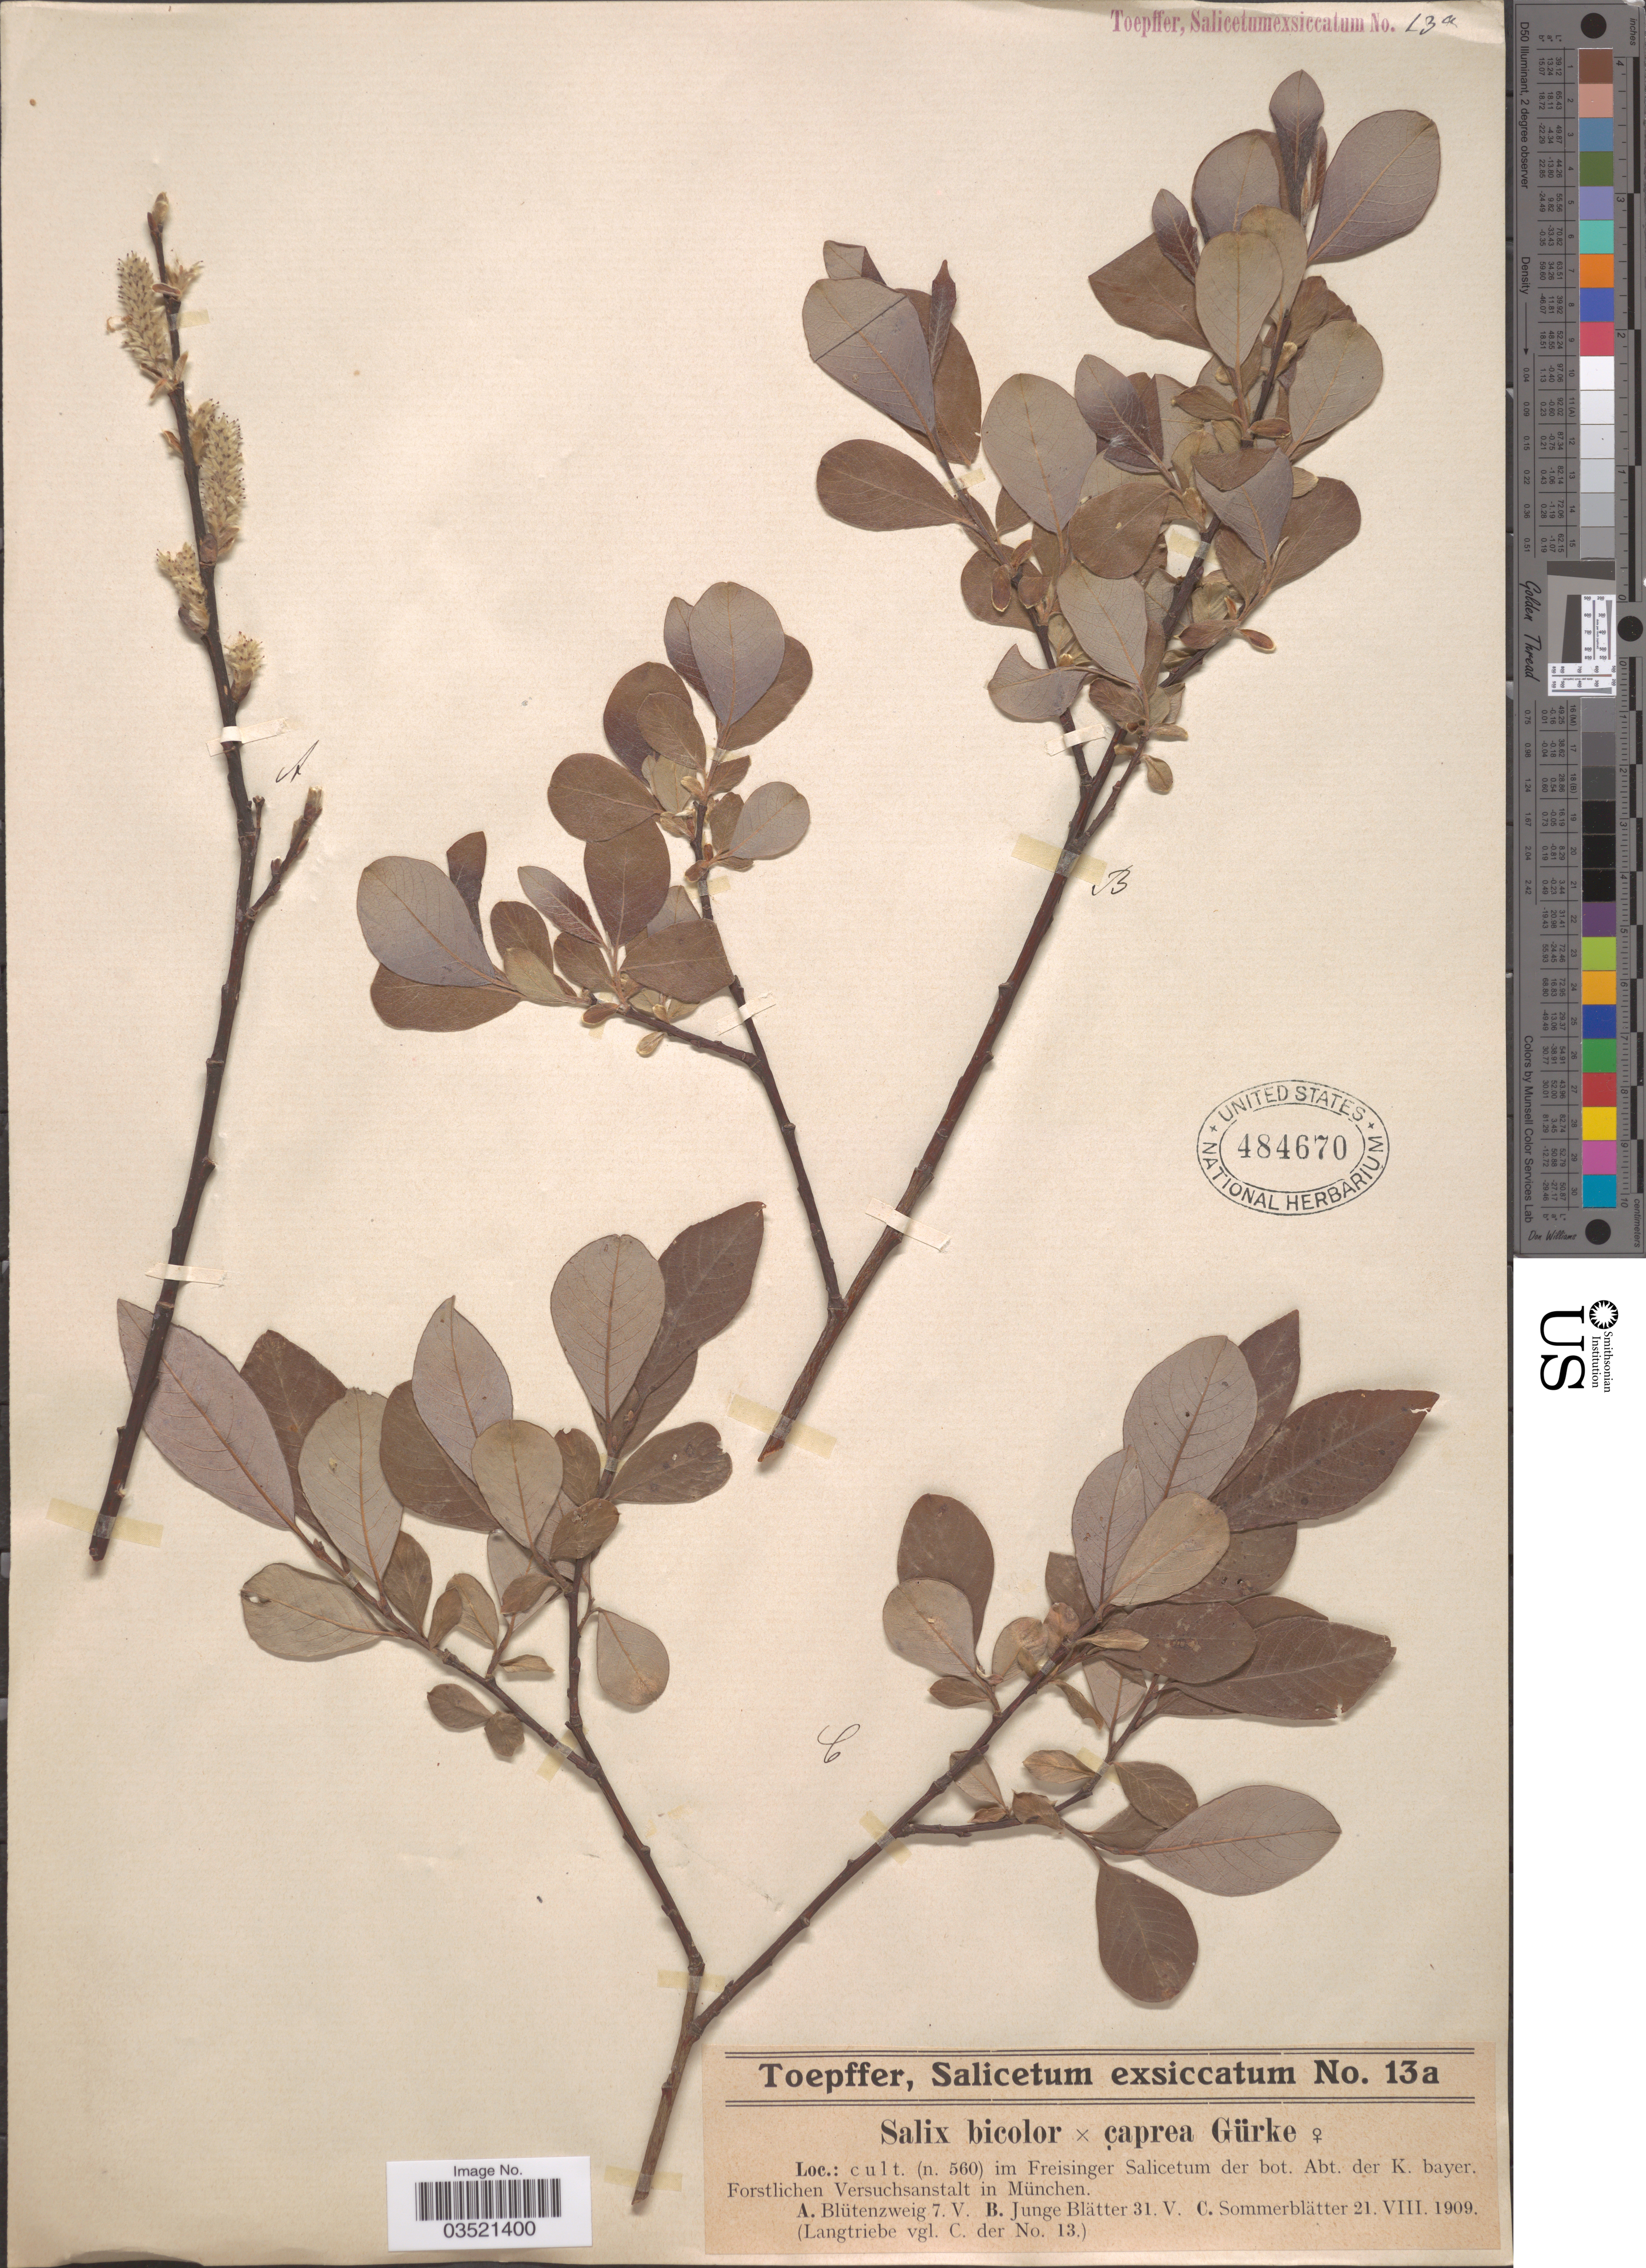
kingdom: Plantae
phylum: Tracheophyta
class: Magnoliopsida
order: Malpighiales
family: Salicaceae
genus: Salix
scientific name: Salix bicolor x S. caprea L.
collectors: A. Toepffer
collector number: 13a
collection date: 1909-05-07/1909-08-21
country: Germany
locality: Cult. (n. 560) im Freisinger Salicetum der bot. Abt. der K. bayer. Forstlichen Versuchsanstalt in München.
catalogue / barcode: US 484670